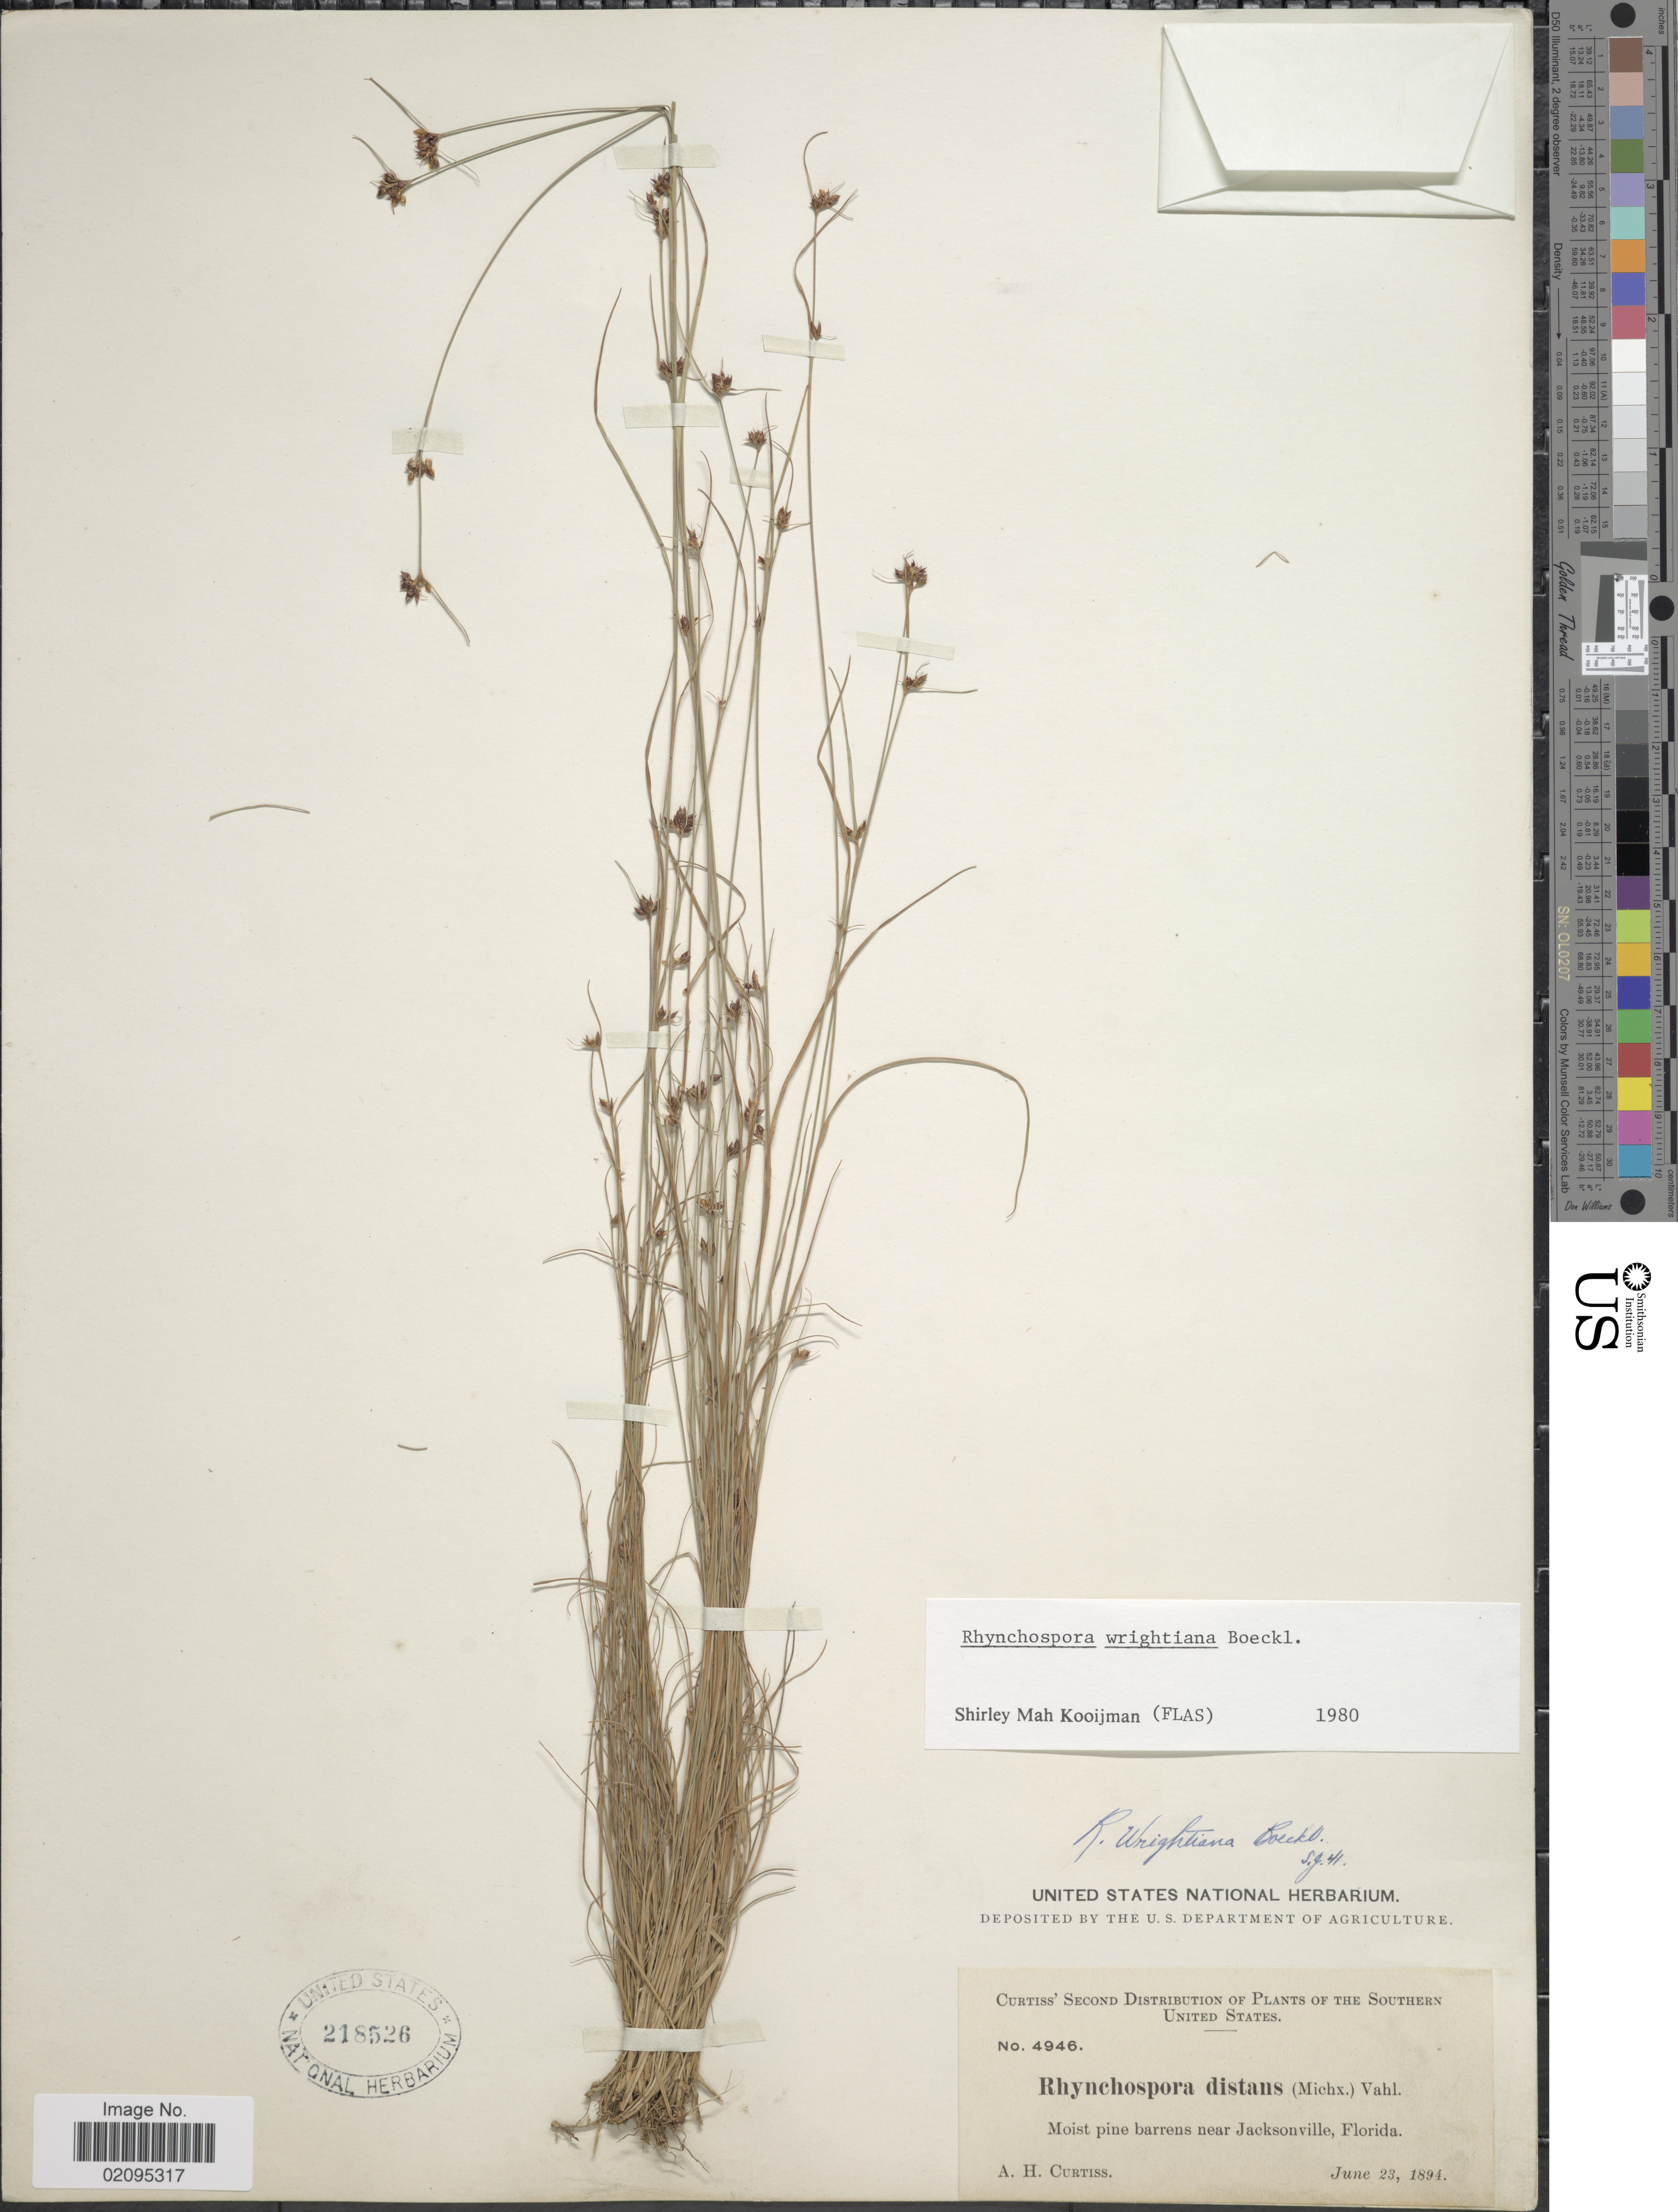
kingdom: Plantae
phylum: Tracheophyta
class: Liliopsida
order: Poales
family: Cyperaceae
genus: Rhynchospora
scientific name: Rhynchospora wrightiana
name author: Boeckeler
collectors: A. H. Curtiss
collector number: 4946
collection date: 1894-06-23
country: United States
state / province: Florida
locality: Moist pine barrens near Jacksonville, Southern United States.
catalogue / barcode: US 218526